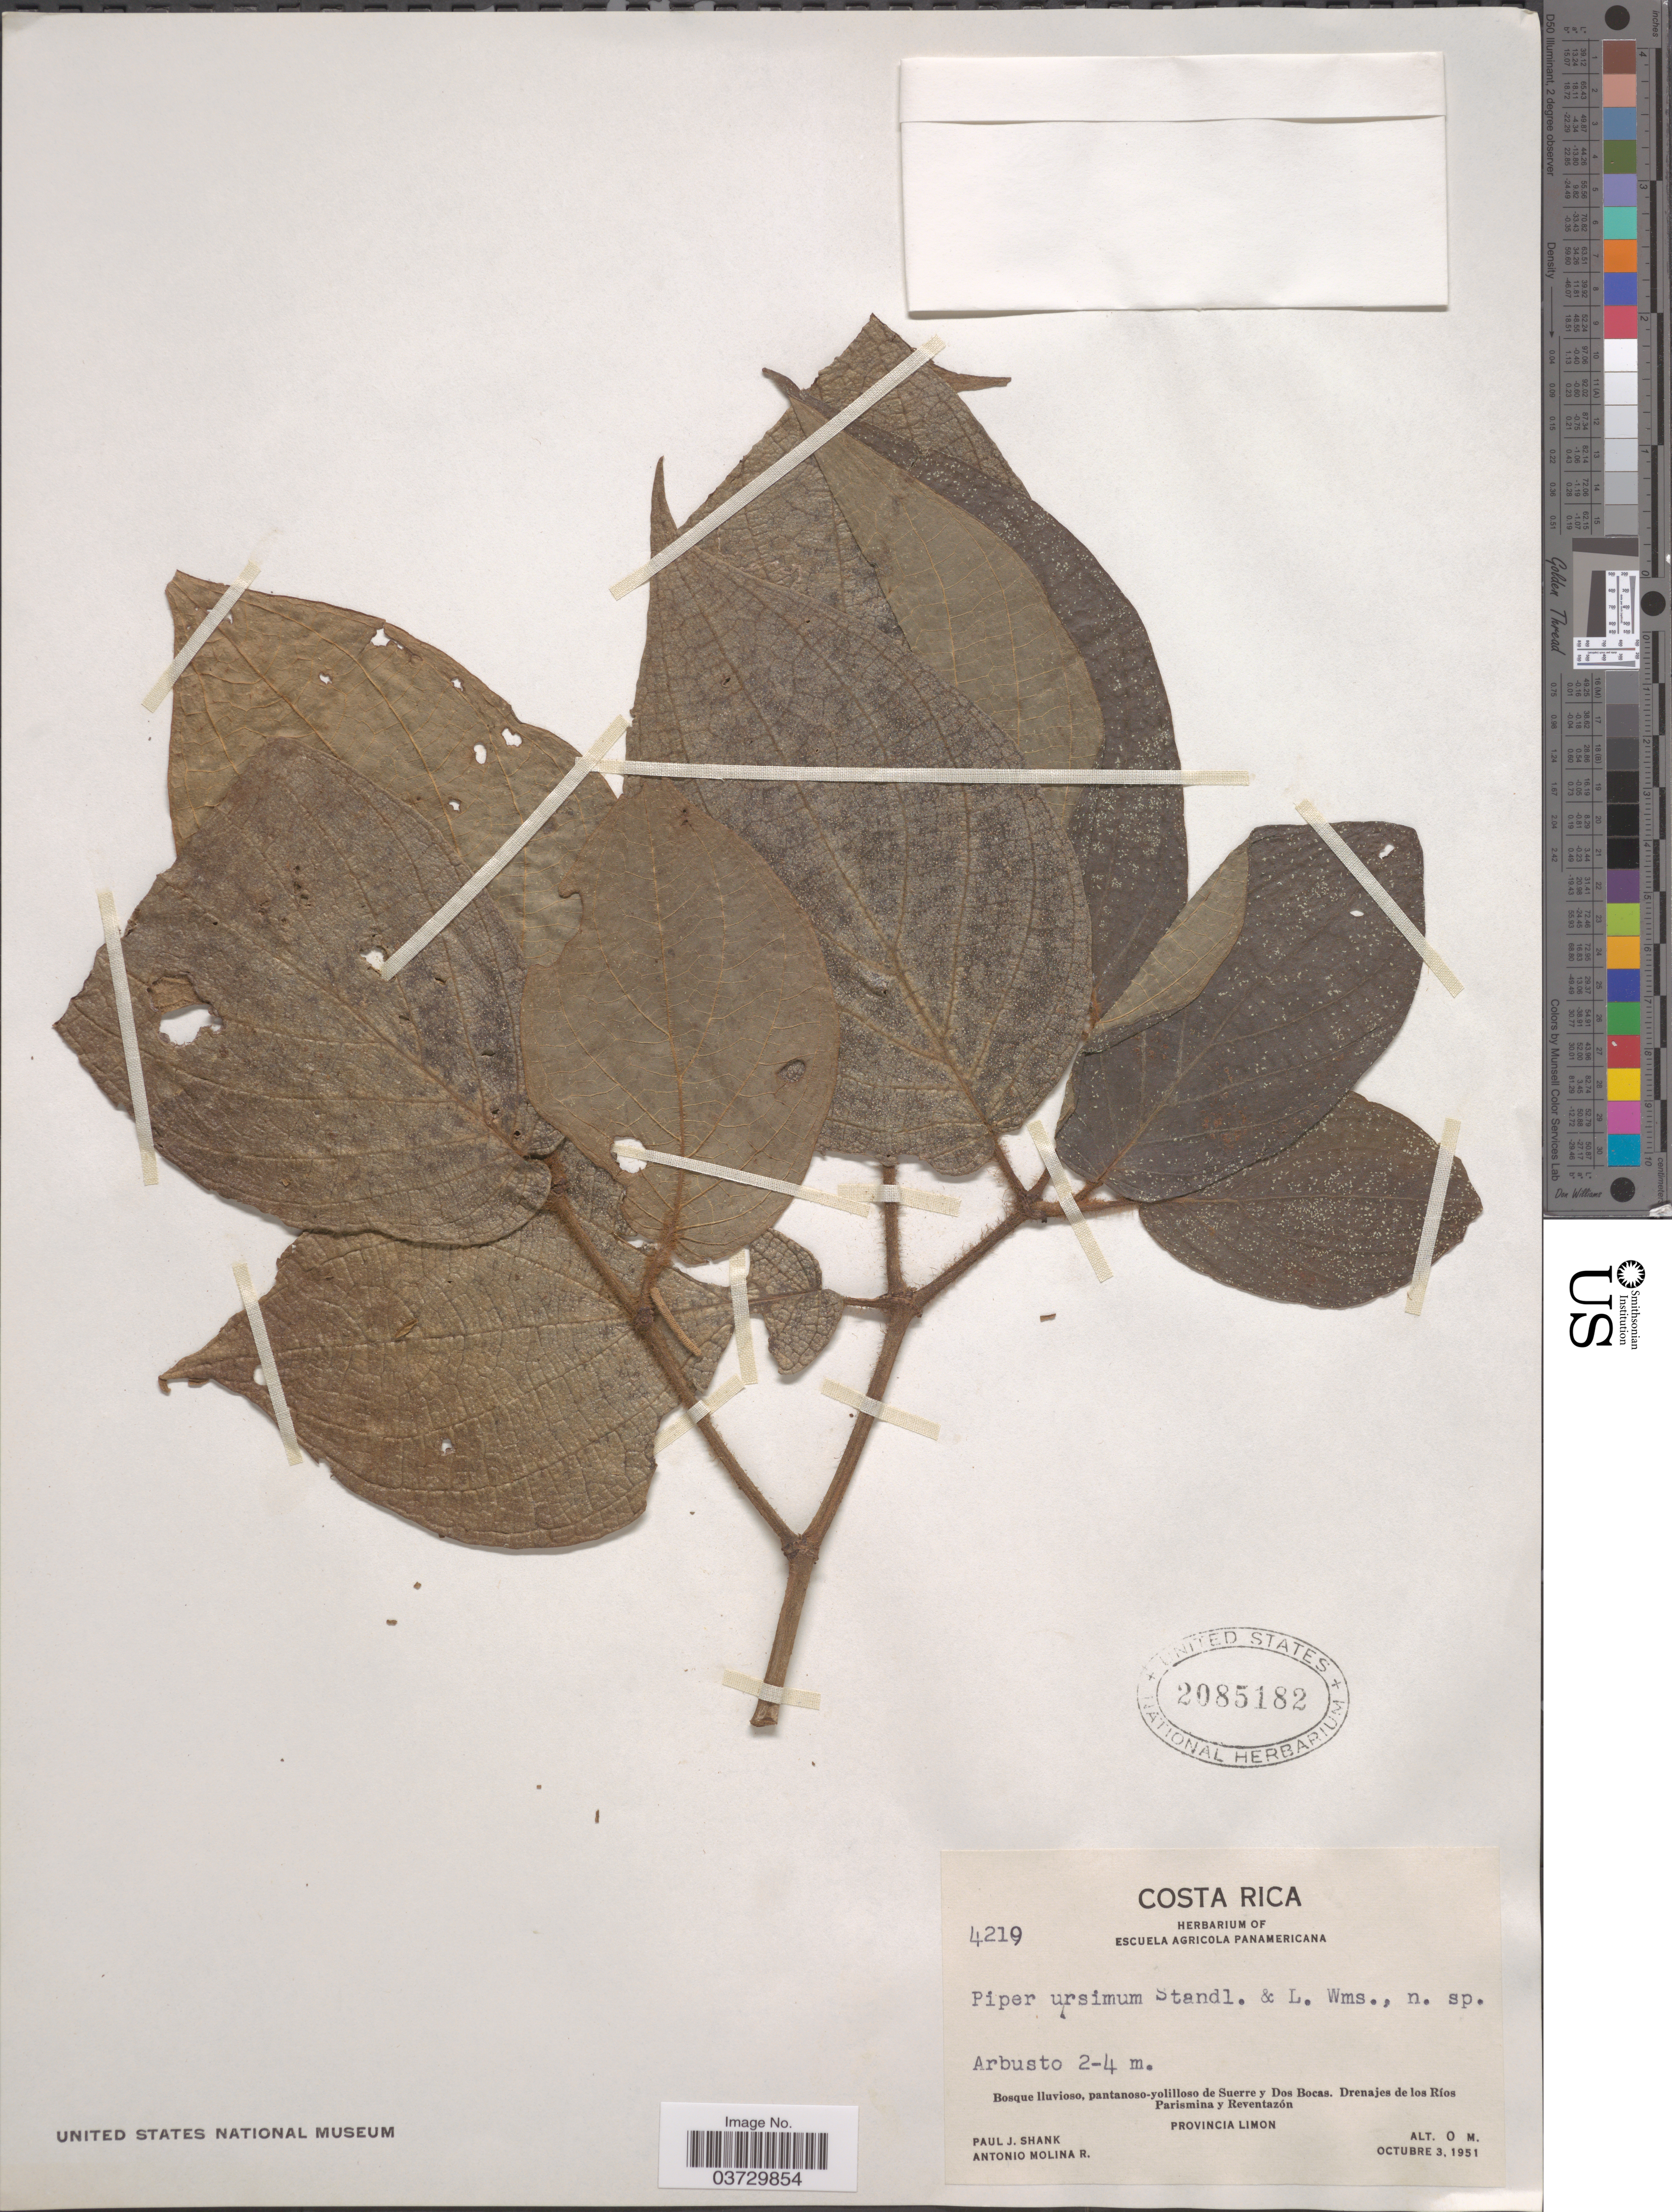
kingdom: Plantae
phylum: Tracheophyta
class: Magnoliopsida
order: Piperales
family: Piperaceae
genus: Piper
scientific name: Piper ursimum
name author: Standl. & L. Wms.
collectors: P. J. Shank & A. Molina R.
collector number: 4219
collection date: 1951-10-03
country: Costa Rica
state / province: Limón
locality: Bosque lluvioso, pantanoso-yolilloso de Suerre y Dos Bocas. Drenajas de los Ríos Parismina y Reventazón.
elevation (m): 0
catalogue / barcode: US 2085182